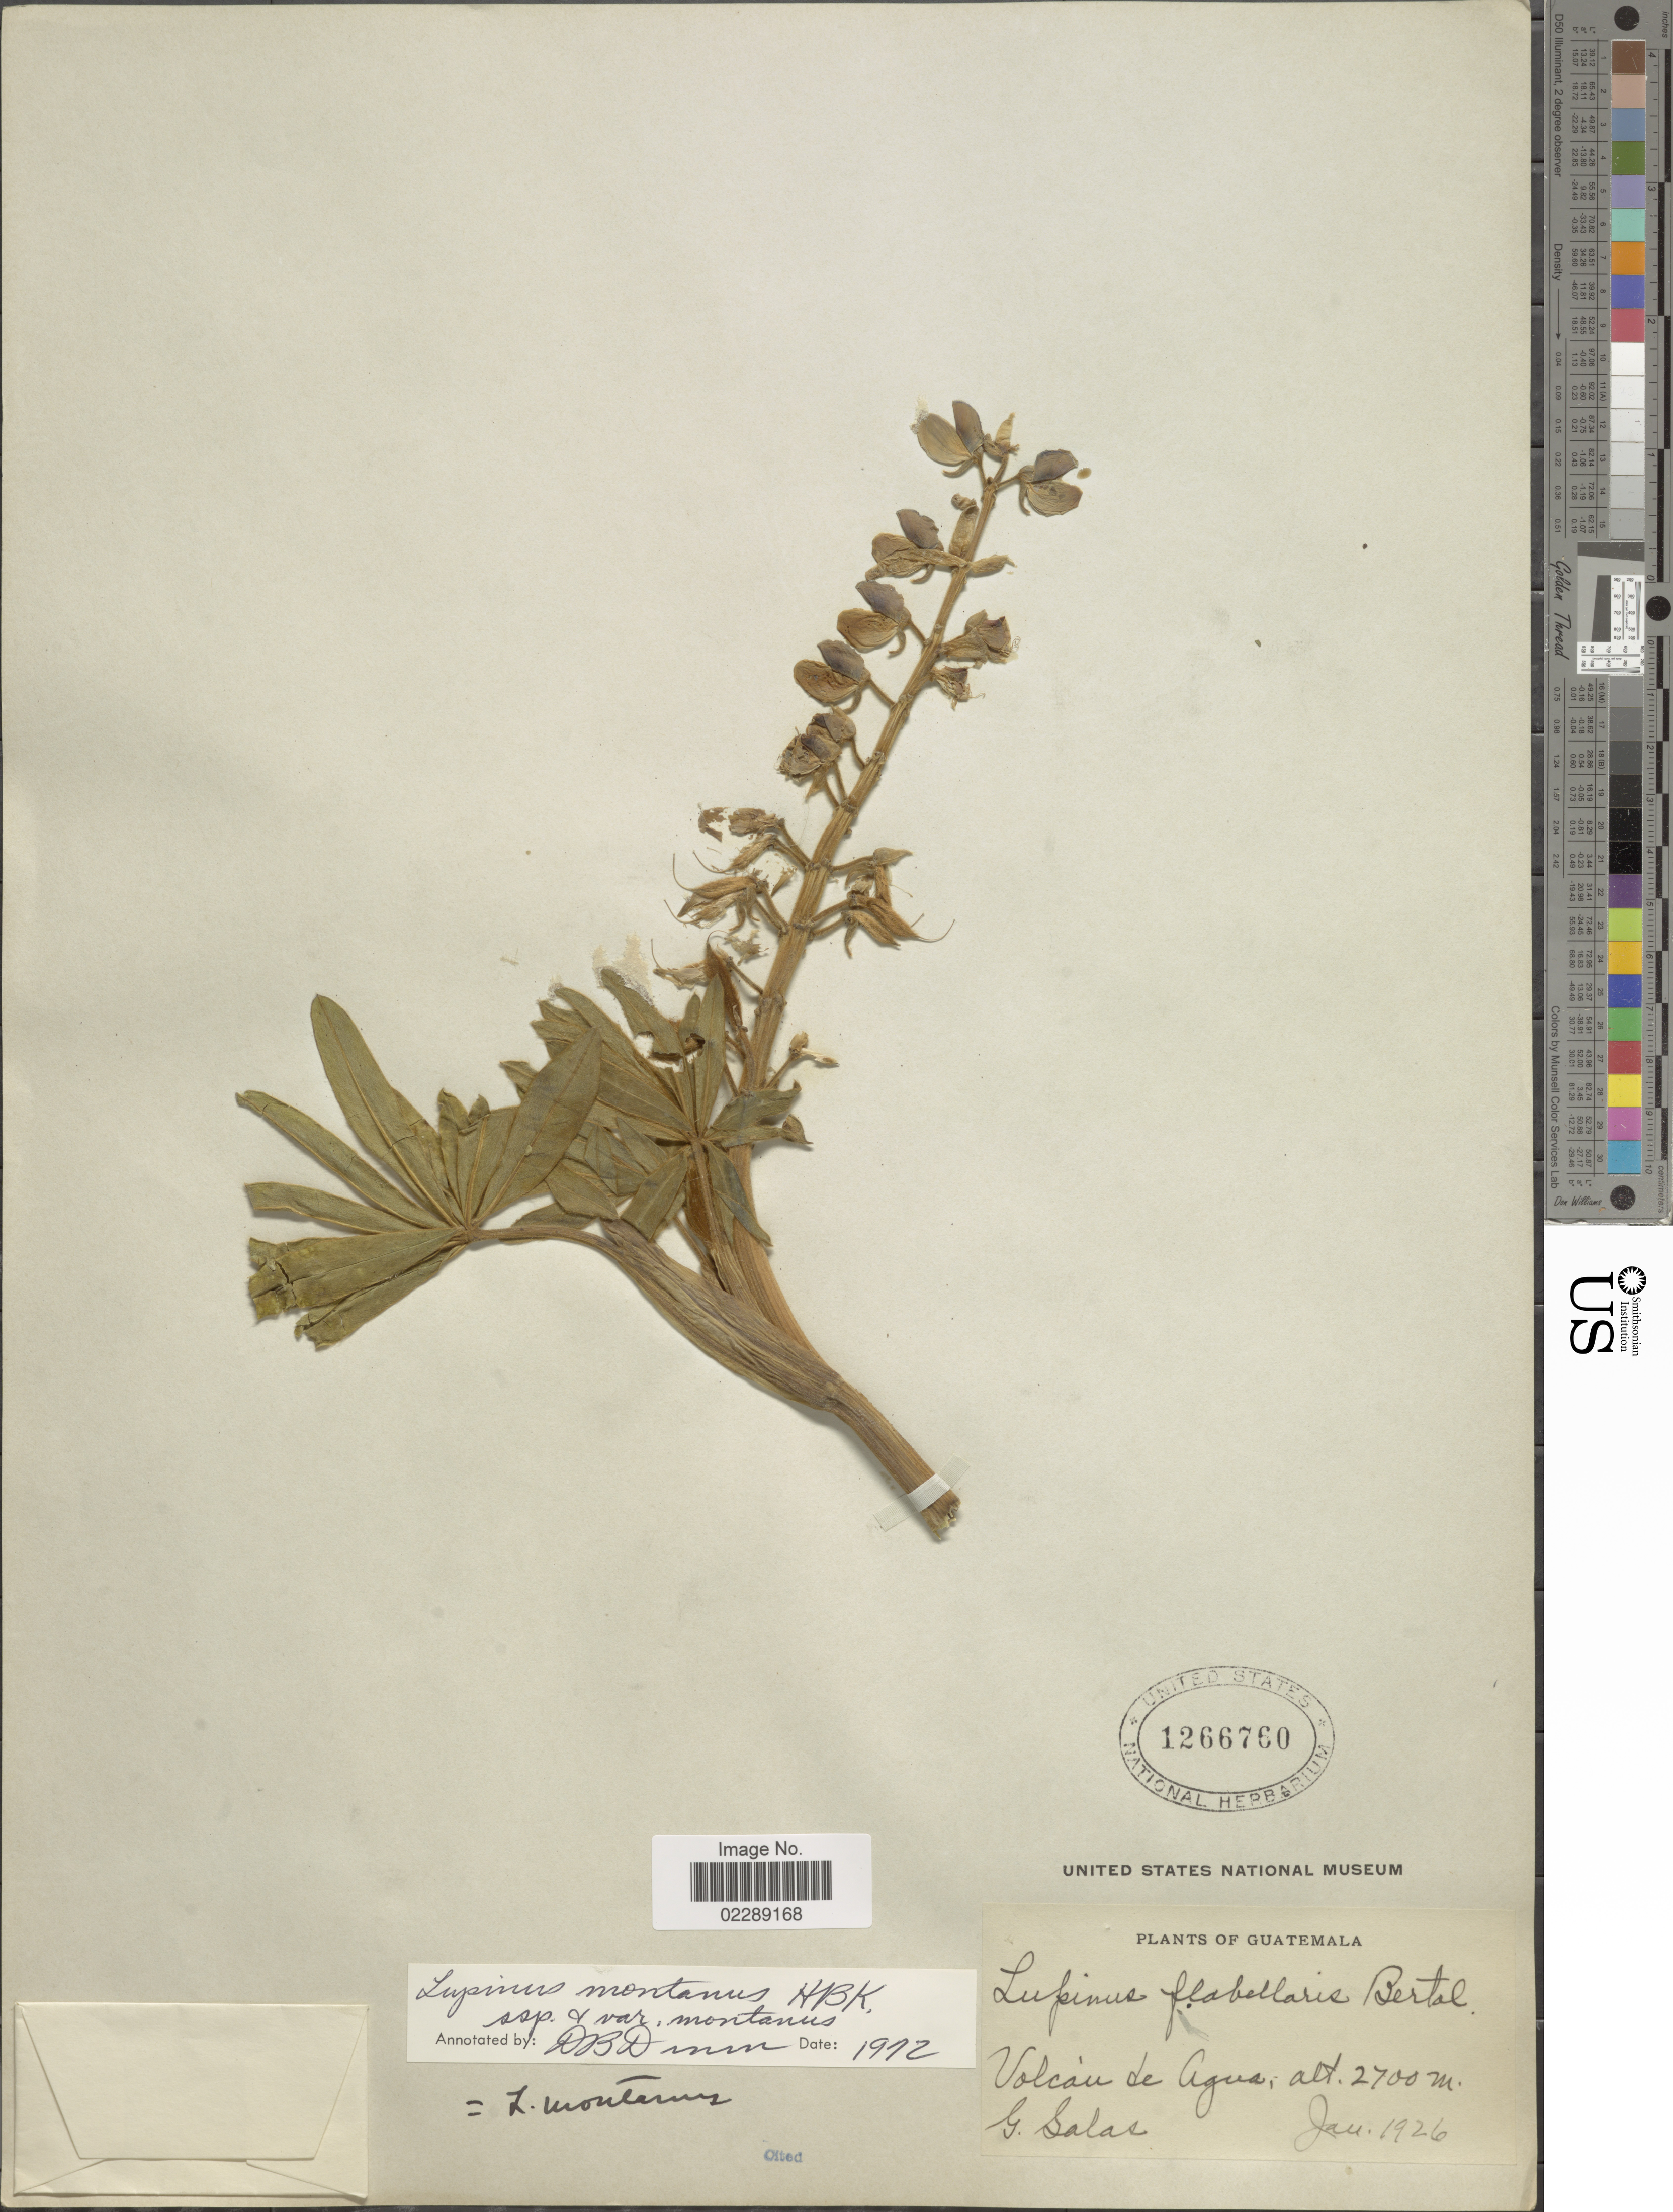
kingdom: Plantae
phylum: Tracheophyta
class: Magnoliopsida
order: Fabales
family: Fabaceae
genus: Lupinus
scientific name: Lupinus montanus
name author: Kunth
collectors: G. Salas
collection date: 1926-01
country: Guatemala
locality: Volcan de Agua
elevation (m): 2700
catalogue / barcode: US 1266760